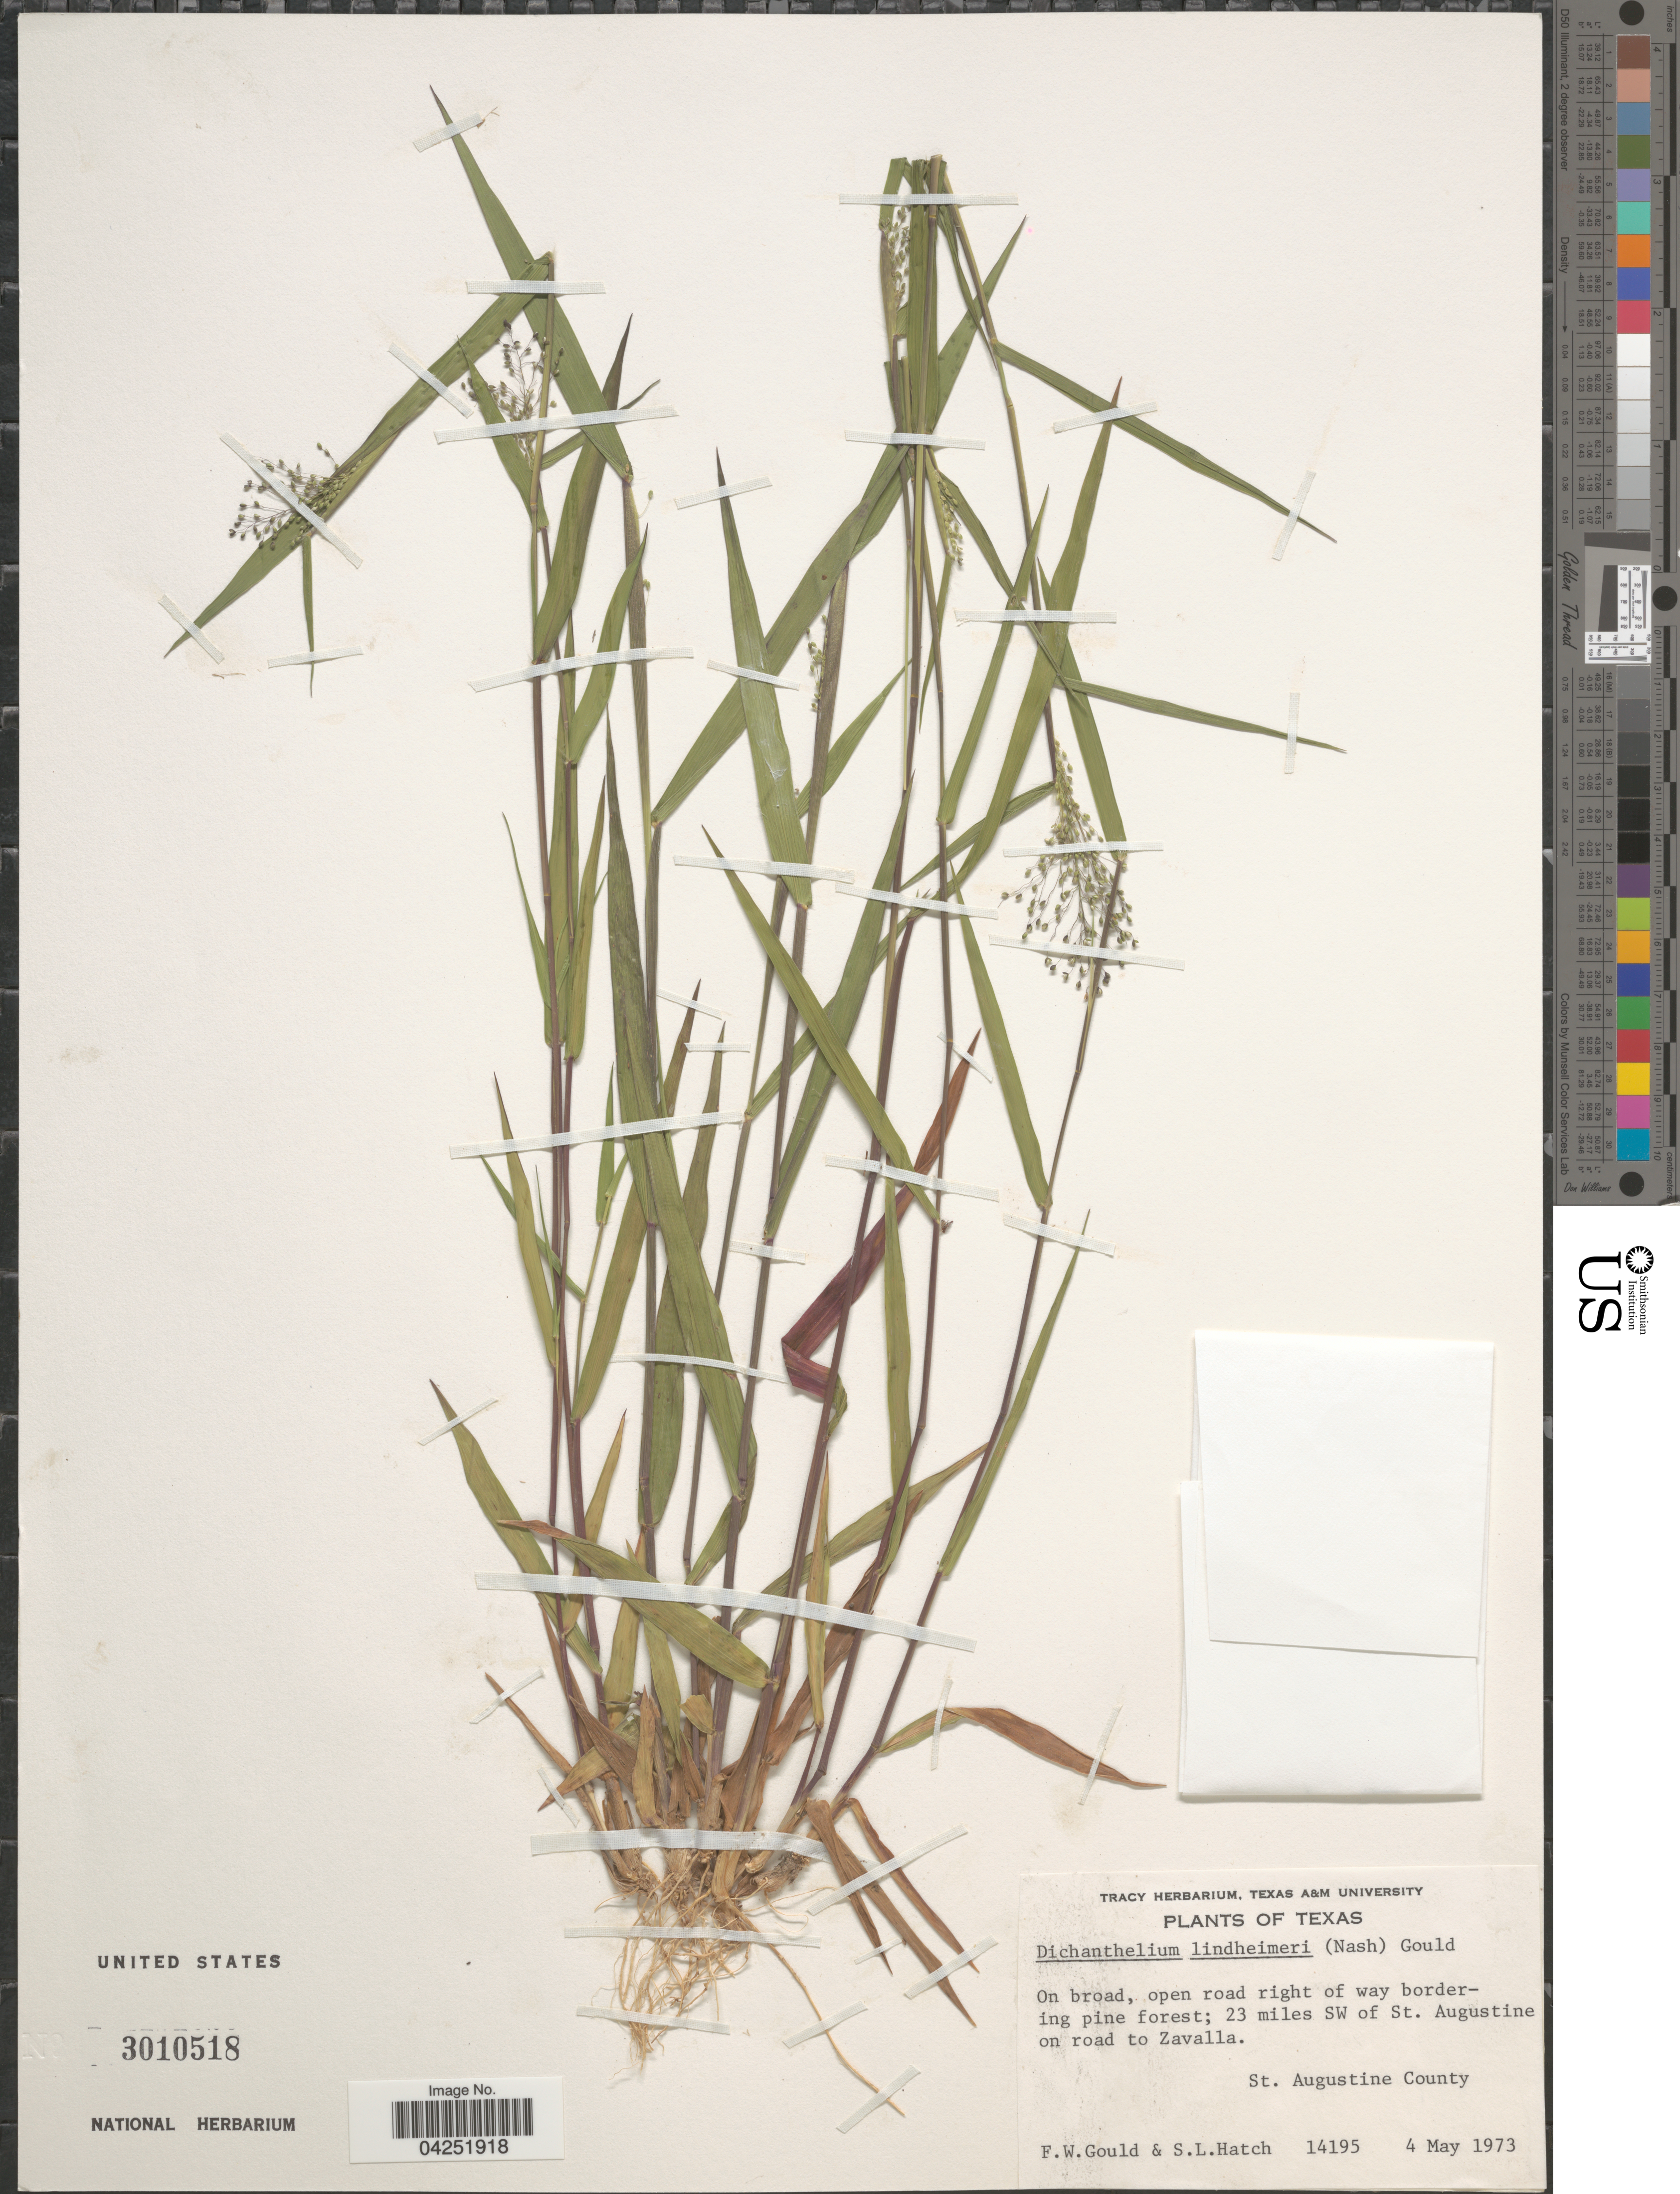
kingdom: Plantae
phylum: Tracheophyta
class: Liliopsida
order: Poales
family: Poaceae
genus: Dichanthelium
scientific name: Dichanthelium acuminatum var. lindheimeri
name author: (Nash) Gould & C.A. Clark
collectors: F. W. Gould & S. Hatch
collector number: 14195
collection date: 1973-05-04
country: United States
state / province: Texas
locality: On broad, open road right of way bordering pine forest; 23 miles SW of St. Augustine on road to Zavalla. St. Augustine County.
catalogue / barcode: US 3010518